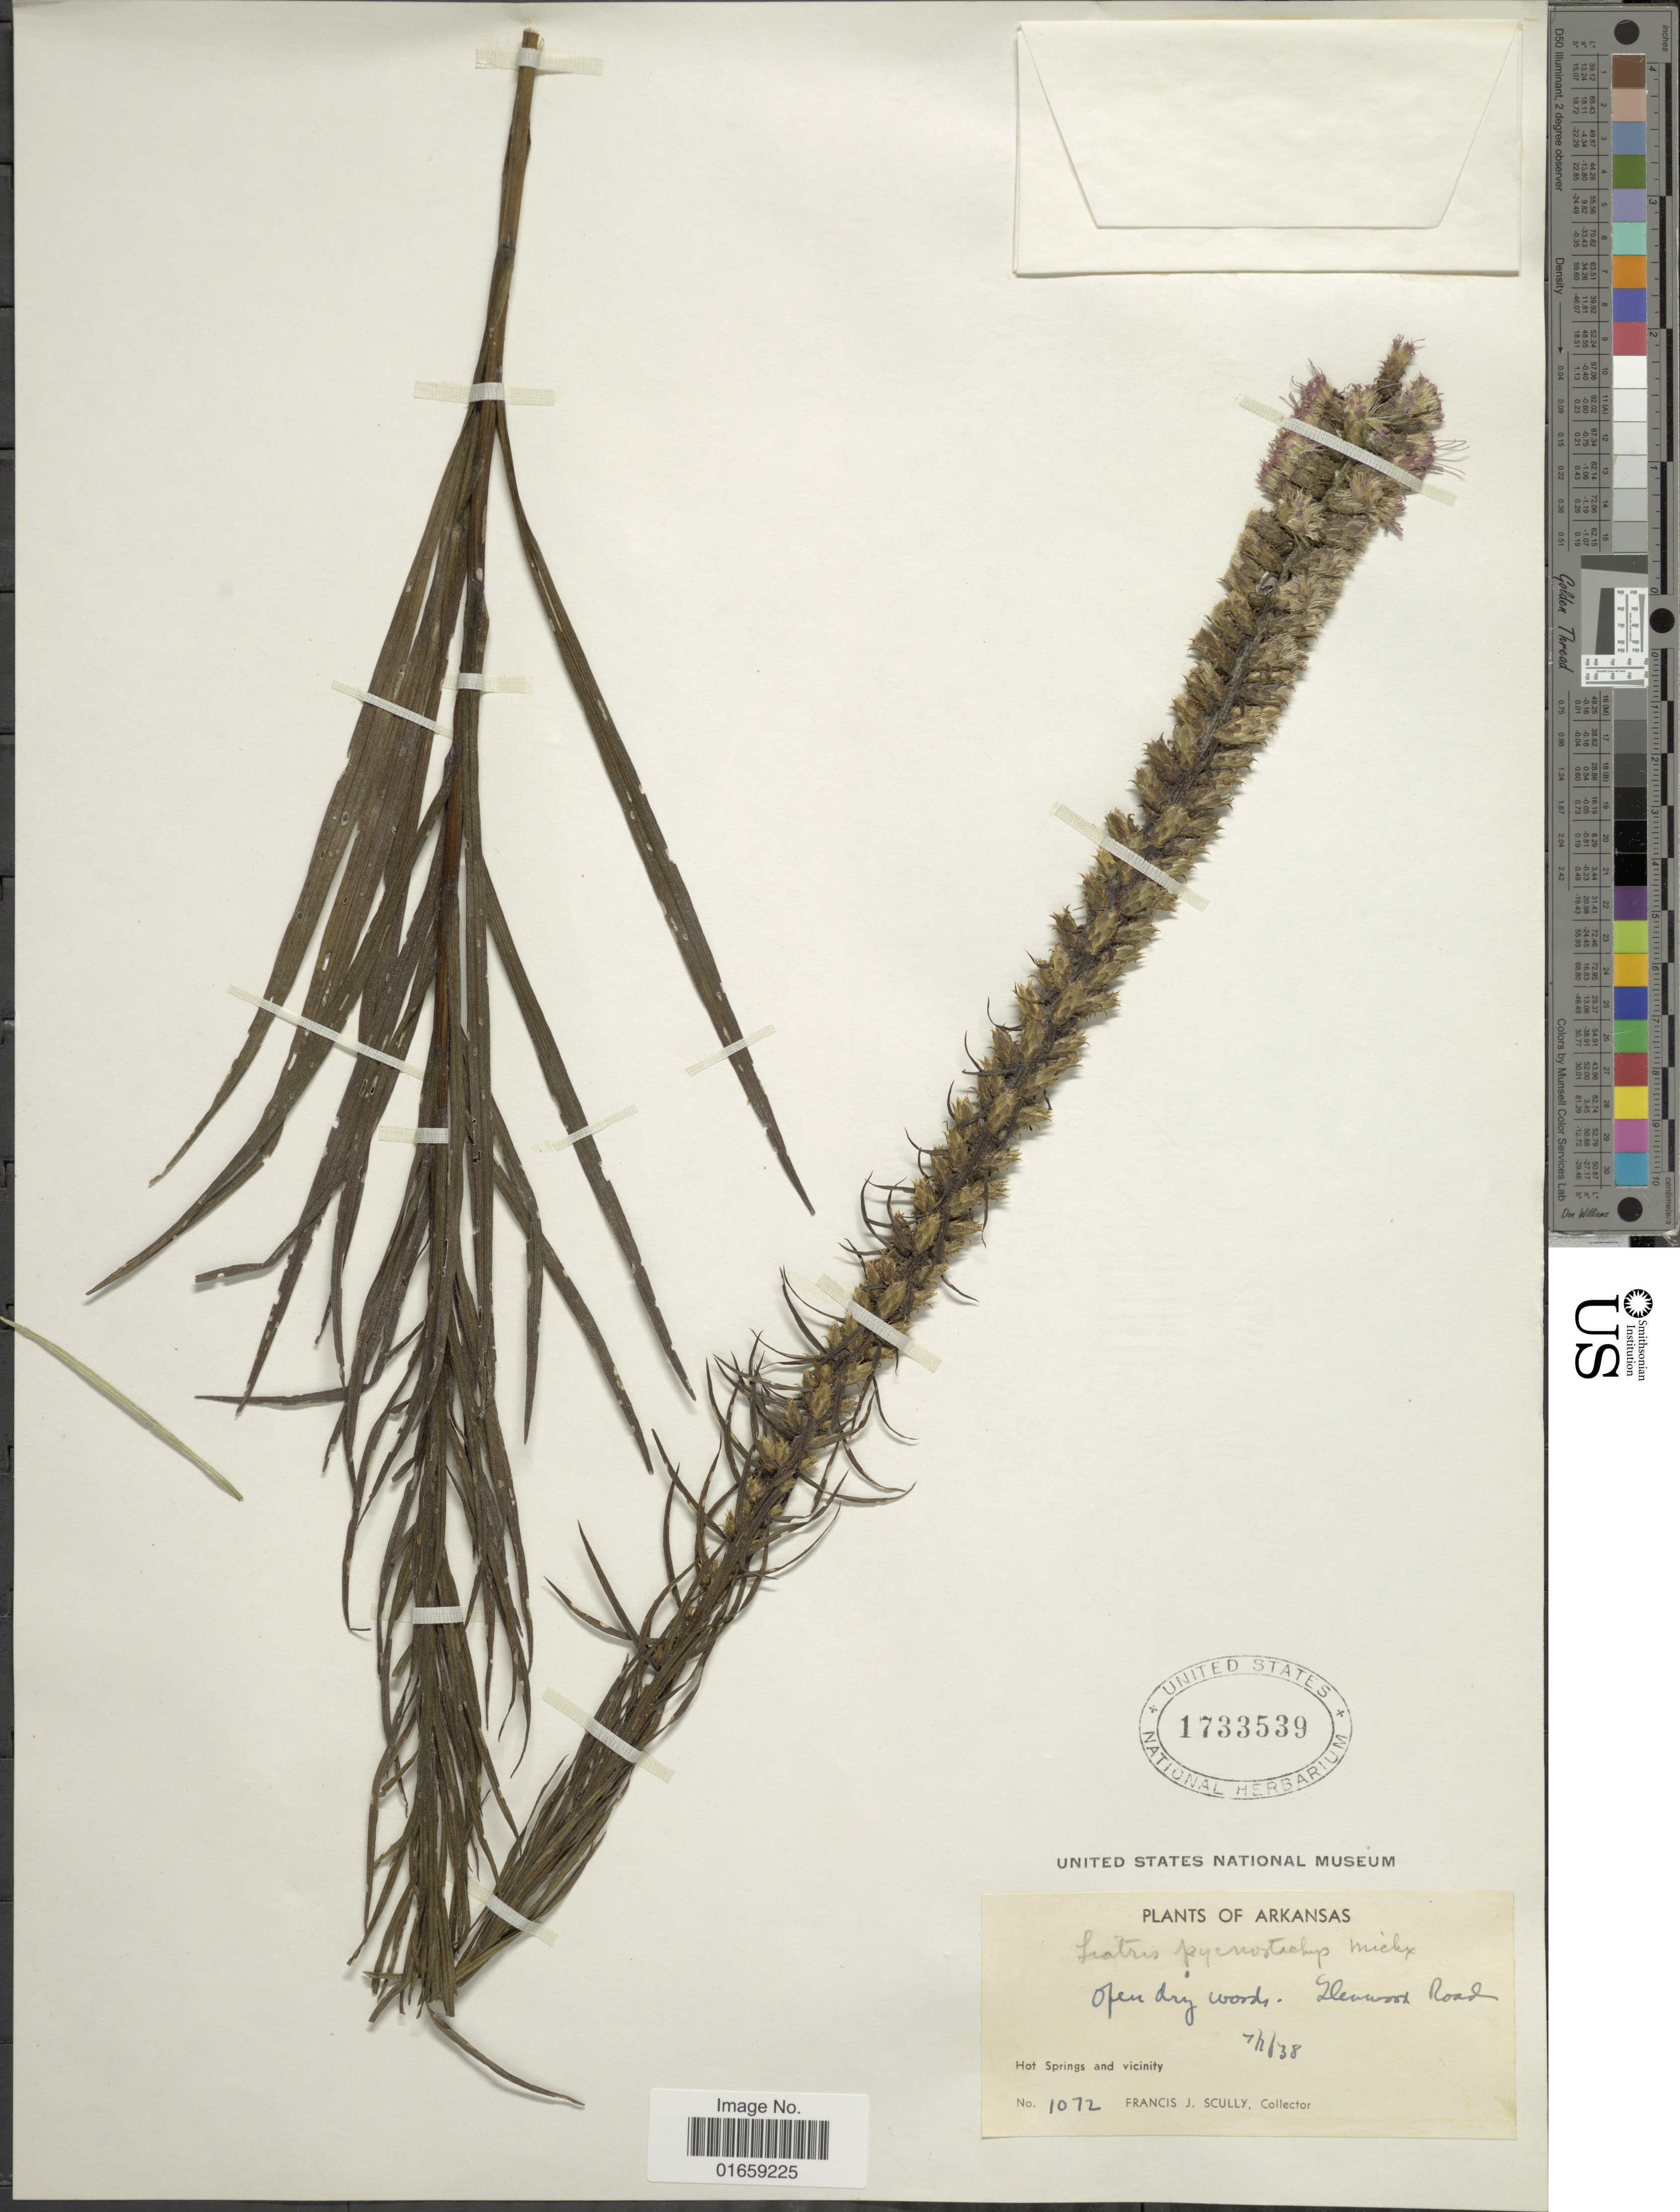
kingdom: Plantae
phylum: Tracheophyta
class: Magnoliopsida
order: Asterales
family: Asteraceae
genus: Liatris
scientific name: Liatris pycnostachya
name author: Michx.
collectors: F. J. Scully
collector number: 1072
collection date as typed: Transcribed d/m/y: 7/1/38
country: United States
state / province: Arkansas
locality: Hot springs and vicinity, Glenwood Road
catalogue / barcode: US 1733539